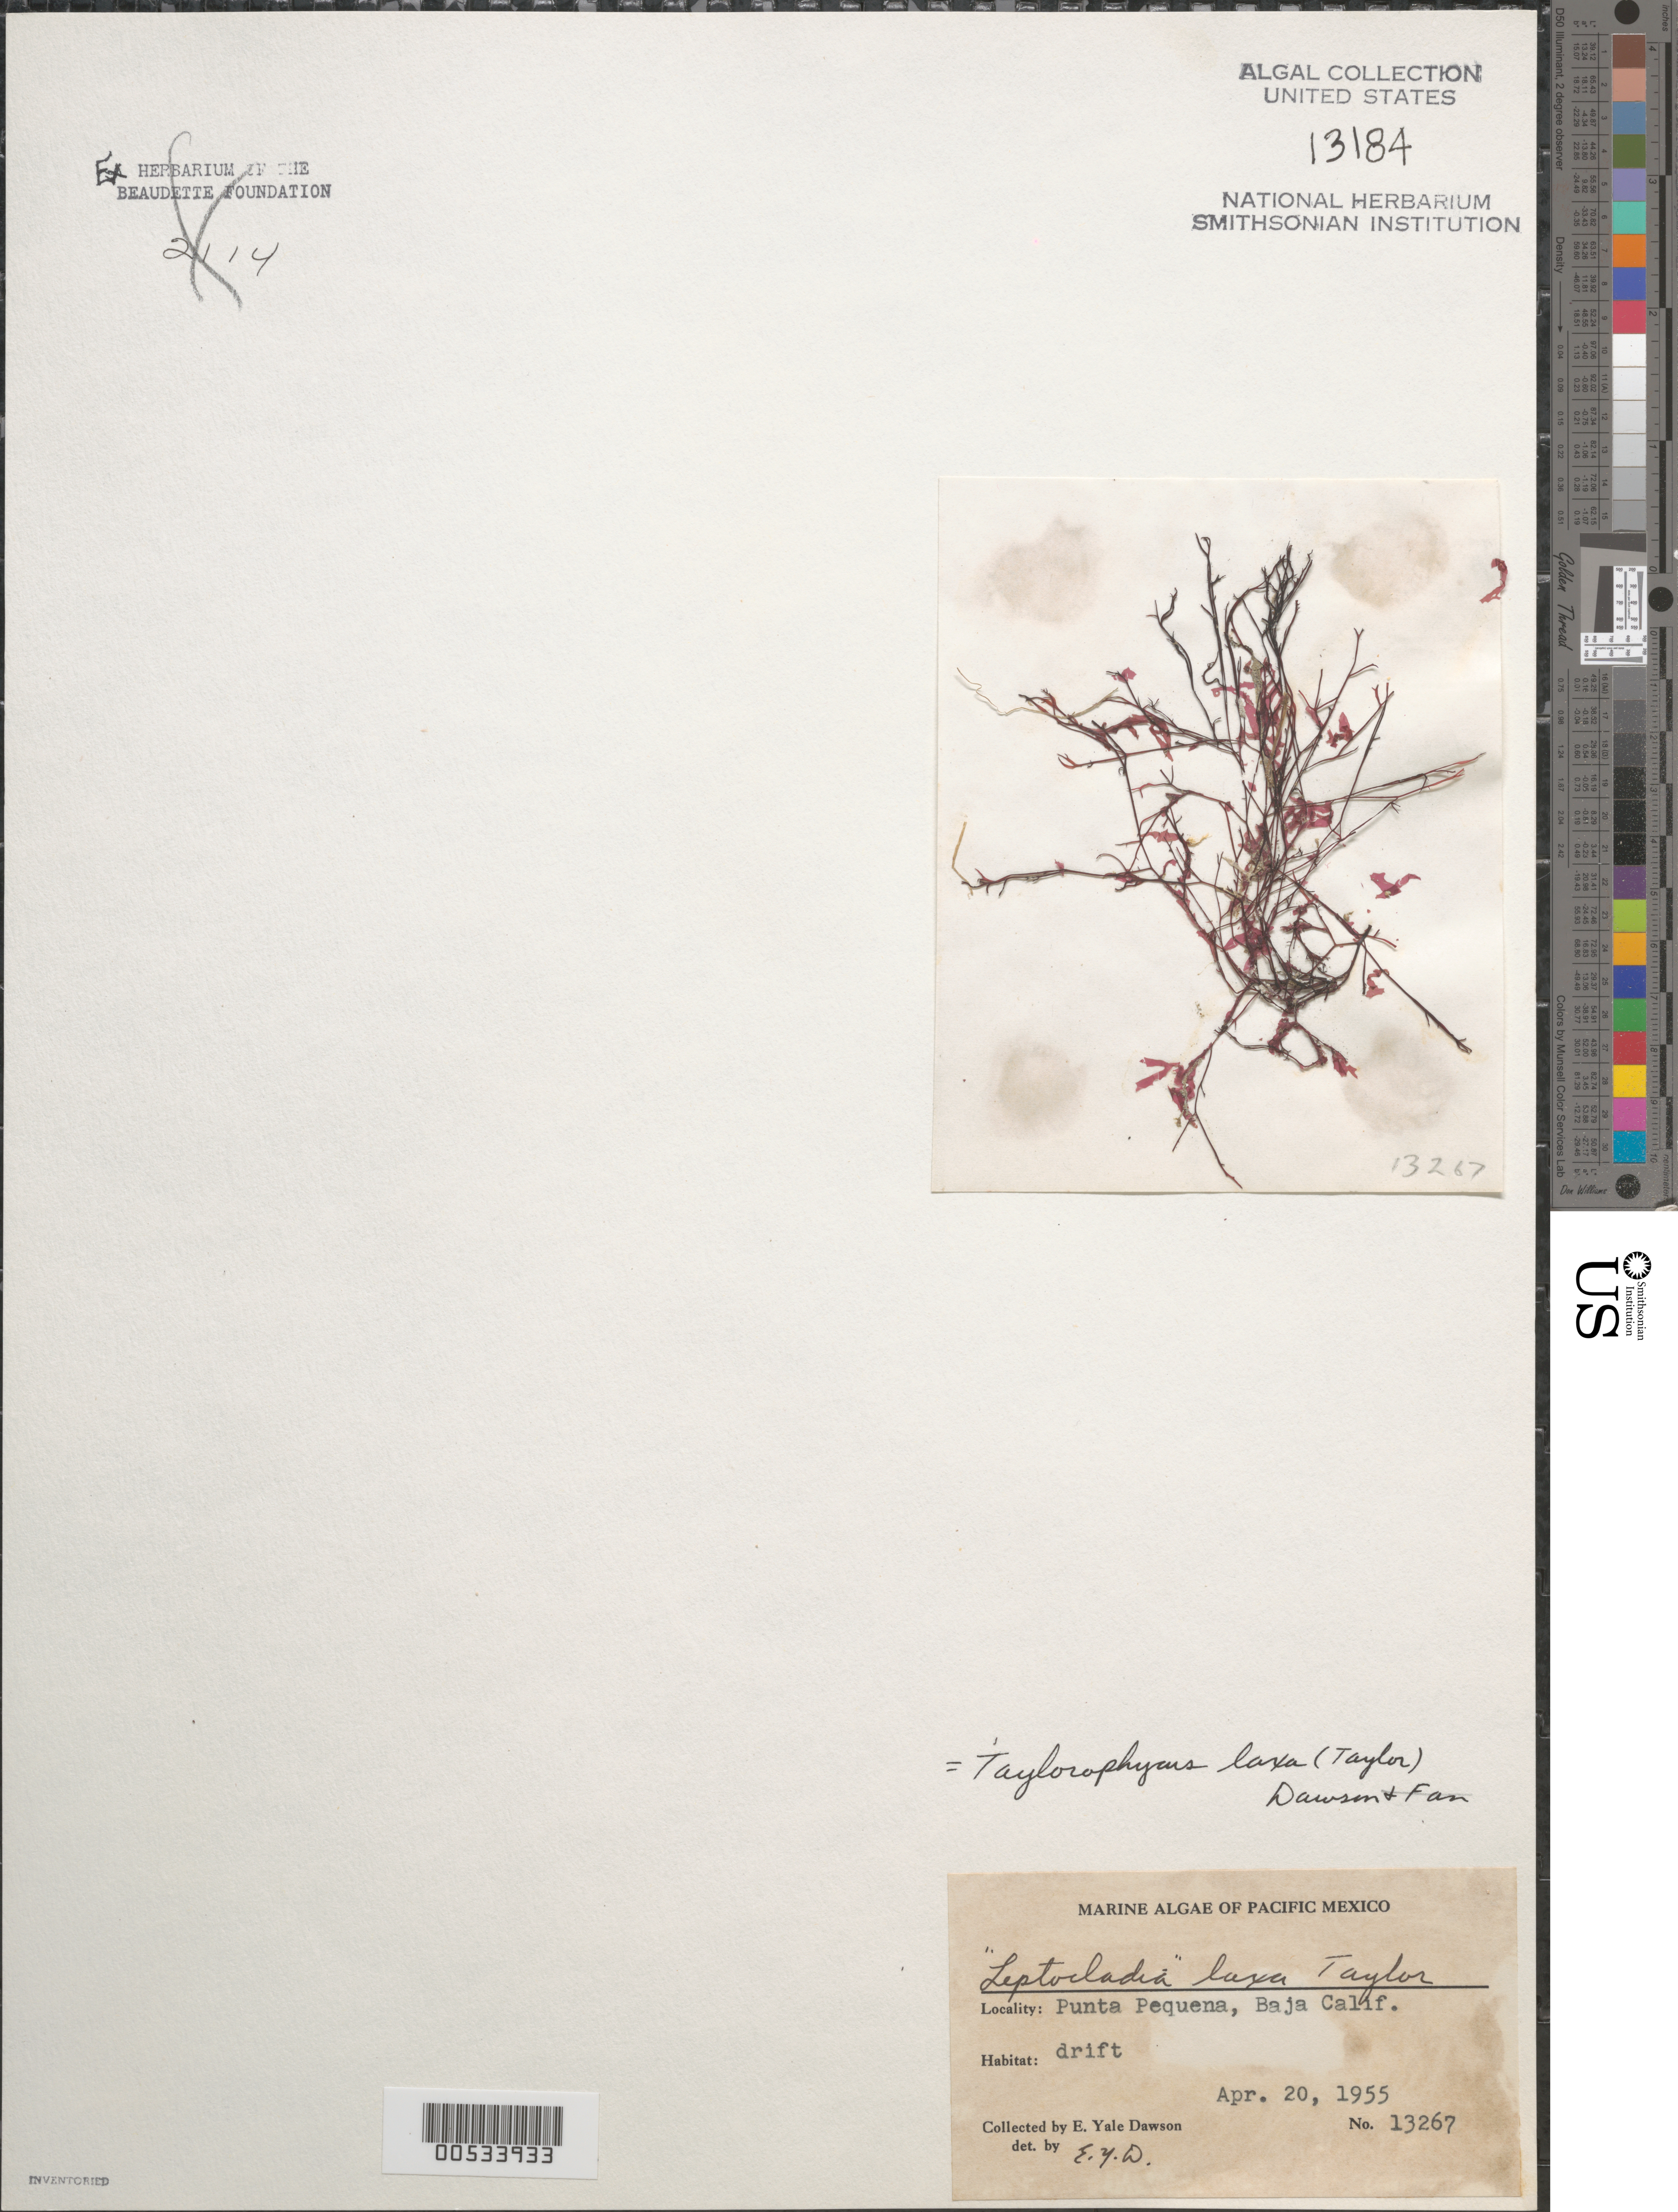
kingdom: Plantae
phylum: Rhodophyta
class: Florideophyceae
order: Gigartinales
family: Caulacanthaceae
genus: Taylorophycus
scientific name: Taylorophycus laxa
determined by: Dawson, E. Y.; Fan, K. C.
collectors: M. Neushul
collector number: EYD 13267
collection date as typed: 20 Apr 1955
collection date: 1955-04-20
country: Mexico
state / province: Baja California Sur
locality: Punta Pequena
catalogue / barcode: US 13184